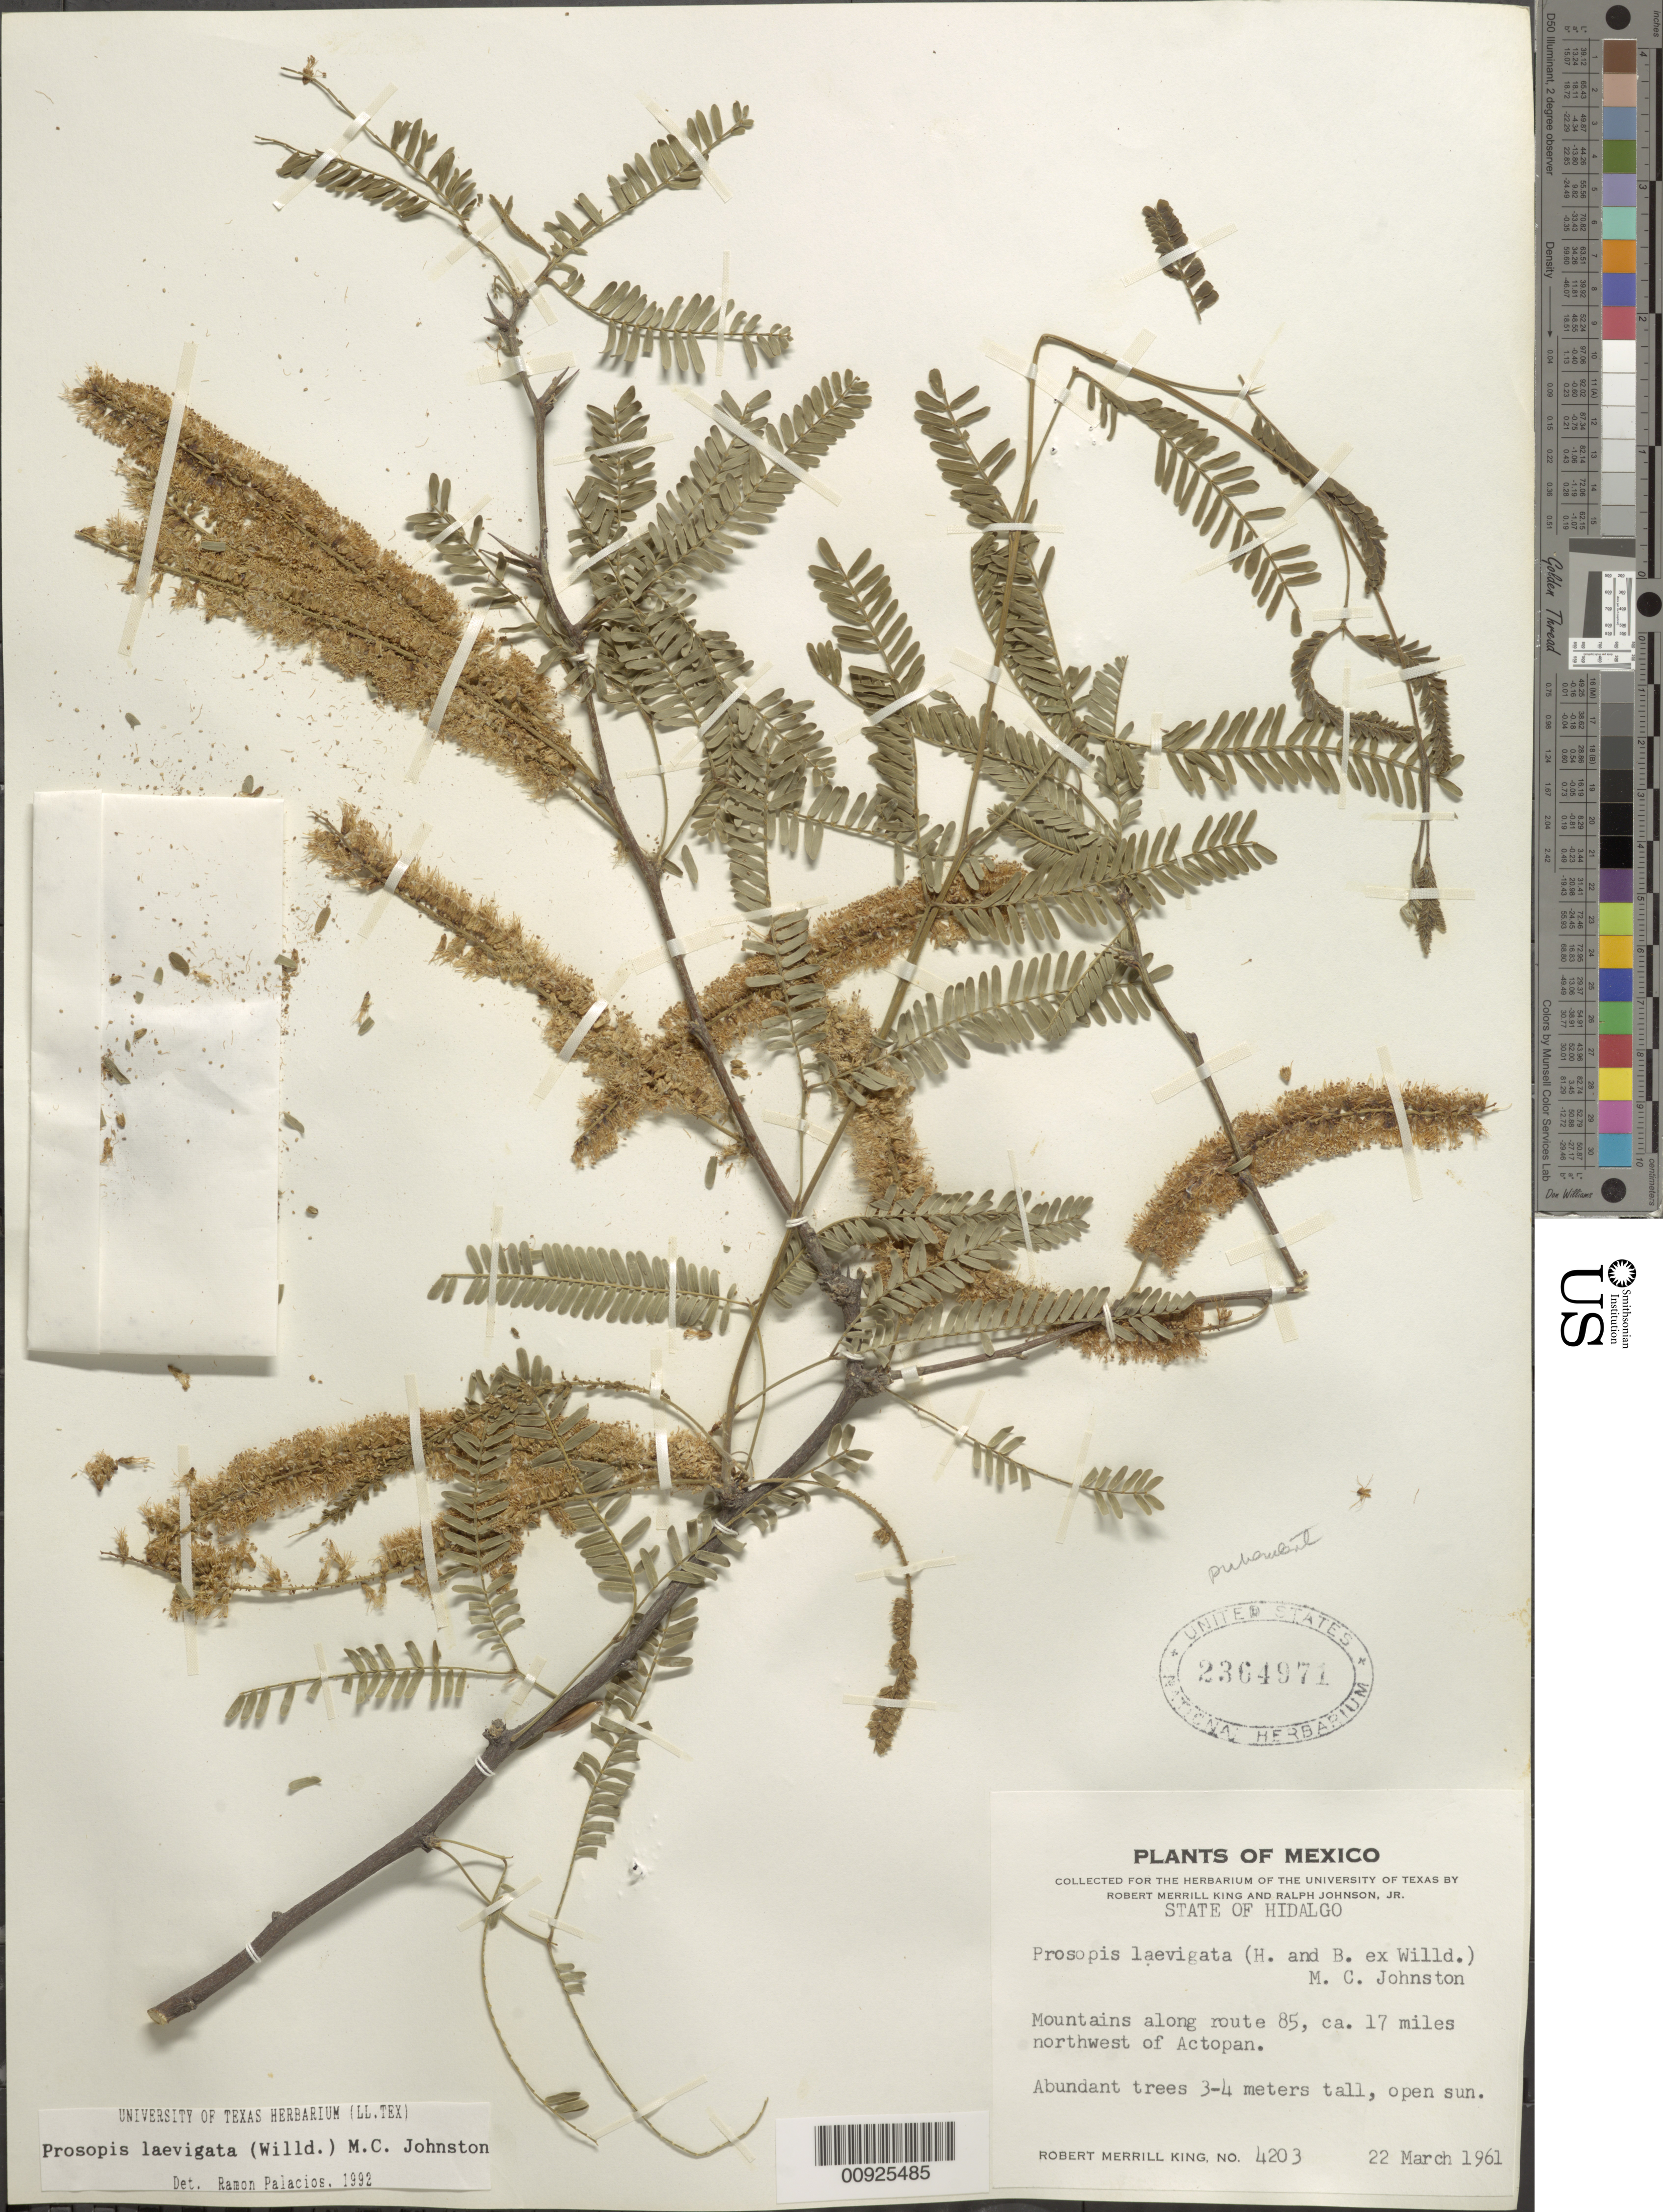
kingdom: Plantae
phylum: Tracheophyta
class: Magnoliopsida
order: Fabales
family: Fabaceae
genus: Neltuma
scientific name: Neltuma laevigata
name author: (Humb. & Bonpl. ex Willd.) Britton & Rose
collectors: R. M. King & R. Johnson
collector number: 4203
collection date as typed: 22 Mar 1961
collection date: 1961-03-22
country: Mexico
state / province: Hidalgo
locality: Mountains along route 85, ca. 17 miles northwest of Actopan.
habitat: Mountains. Open sun.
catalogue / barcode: US 2364971